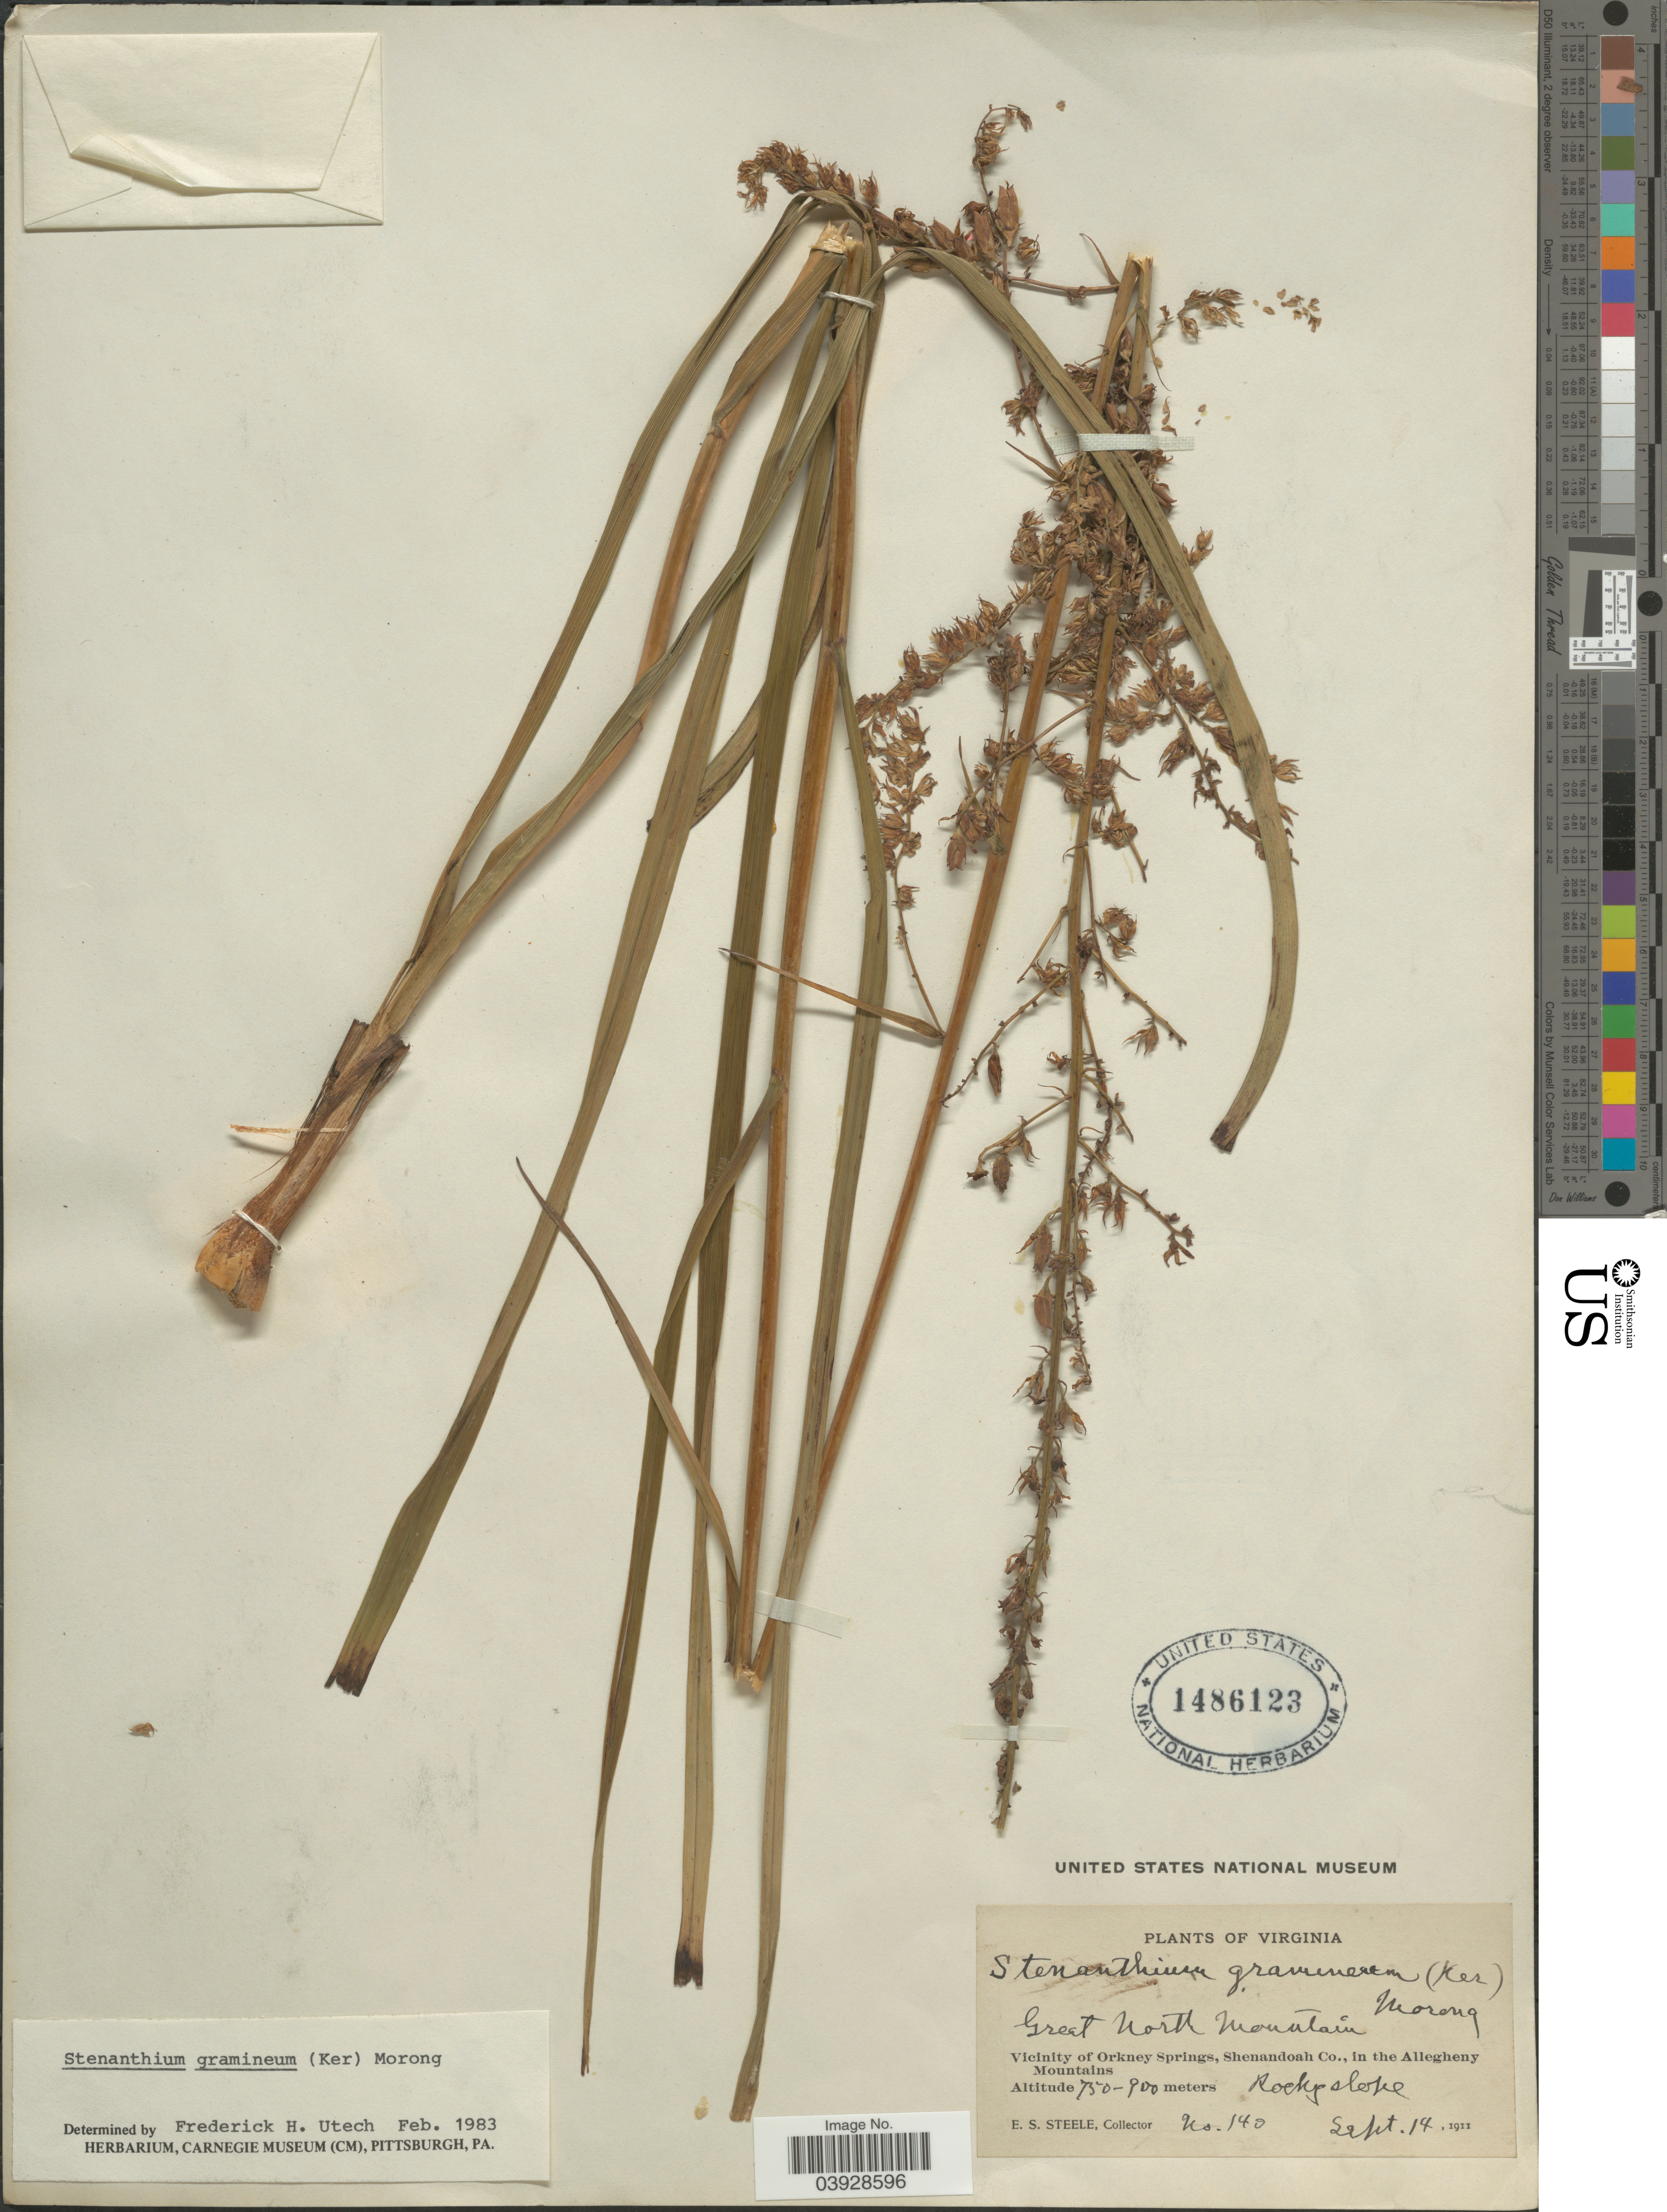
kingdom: Plantae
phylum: Tracheophyta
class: Liliopsida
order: Liliales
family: Melanthiaceae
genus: Stenanthium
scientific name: Stenanthium gramineum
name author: (Ker Gawl.) Morong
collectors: E. Steele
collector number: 140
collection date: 1911-09-14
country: United States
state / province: Virginia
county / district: Shenandoah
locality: Great North Mountain. Vicinity of Orkney Springs, Shenandoah Co., in the Allegheny Mountains.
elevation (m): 750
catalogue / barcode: US 1486123